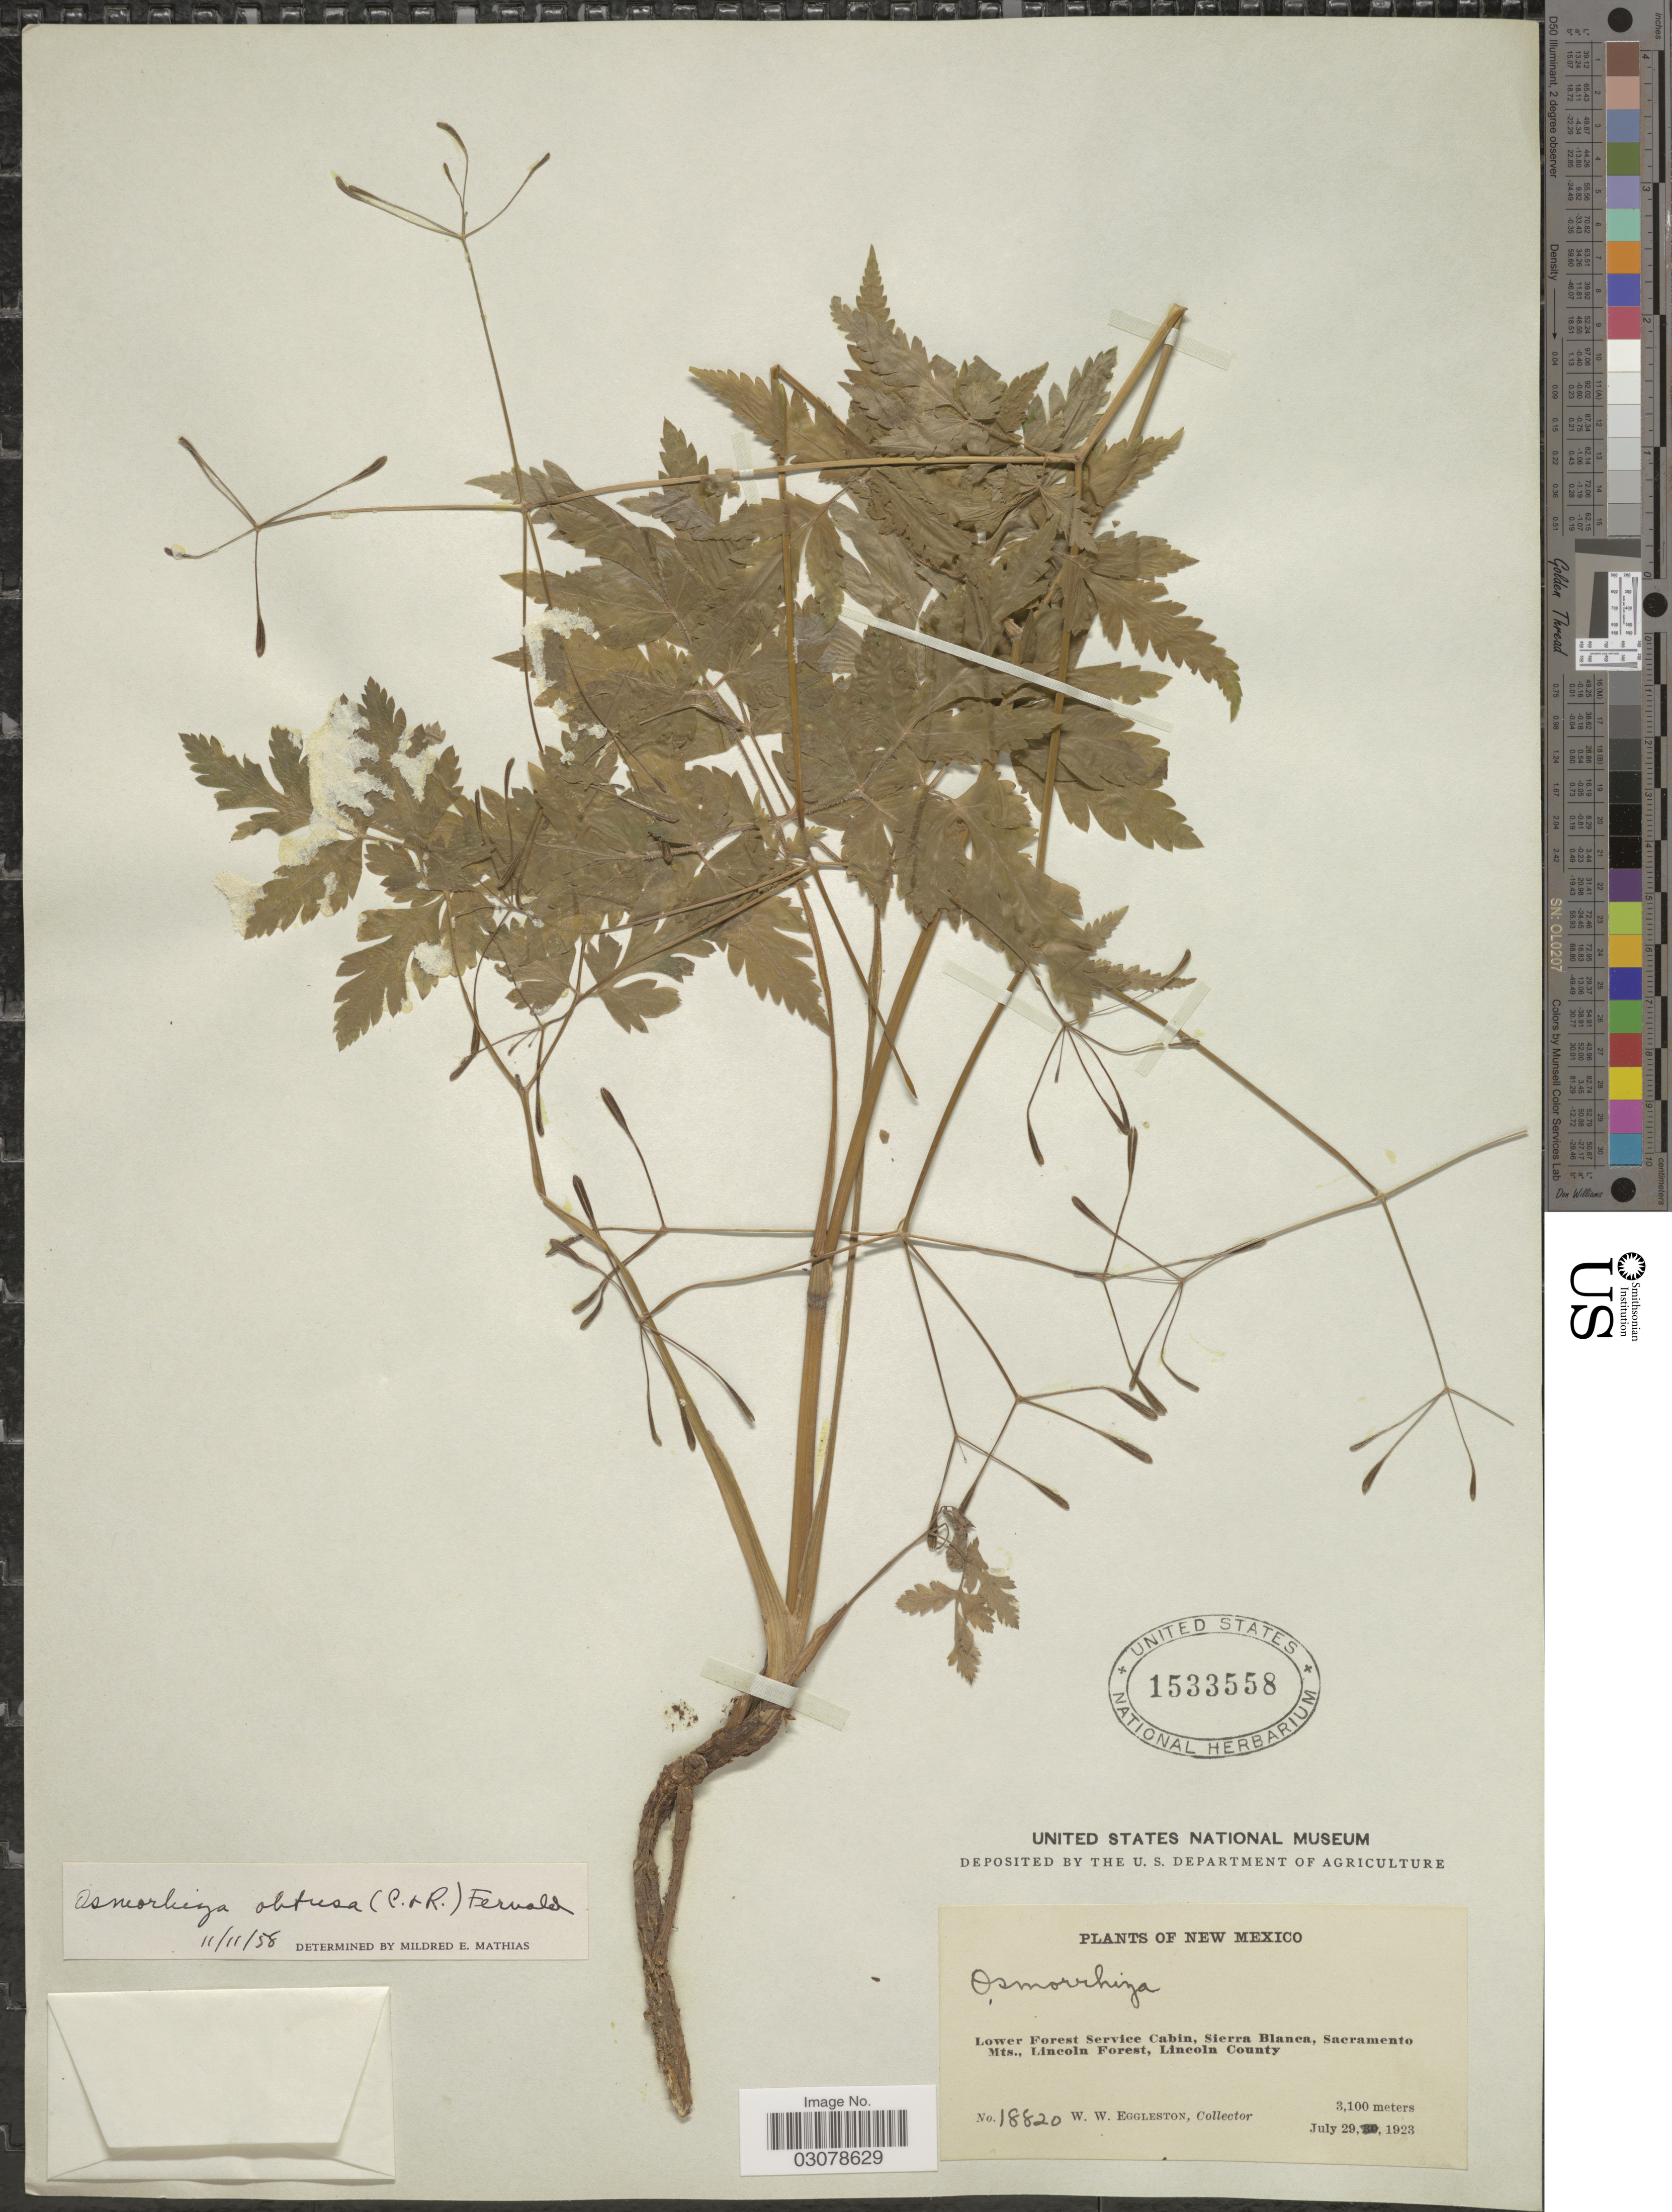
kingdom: Plantae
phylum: Tracheophyta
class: Magnoliopsida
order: Apiales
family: Apiaceae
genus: Osmorhiza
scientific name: Osmorhiza obtusa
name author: (J.M. Coult. & Rose) Fernald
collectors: W. W. Eggleston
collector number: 18820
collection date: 1923-07-29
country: United States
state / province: New Mexico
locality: Lower Forest Service Cabin, Sierra Blanca, Sacramento Mts., Lincoln Forest, Lincoln County.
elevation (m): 3100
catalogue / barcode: US 1533558